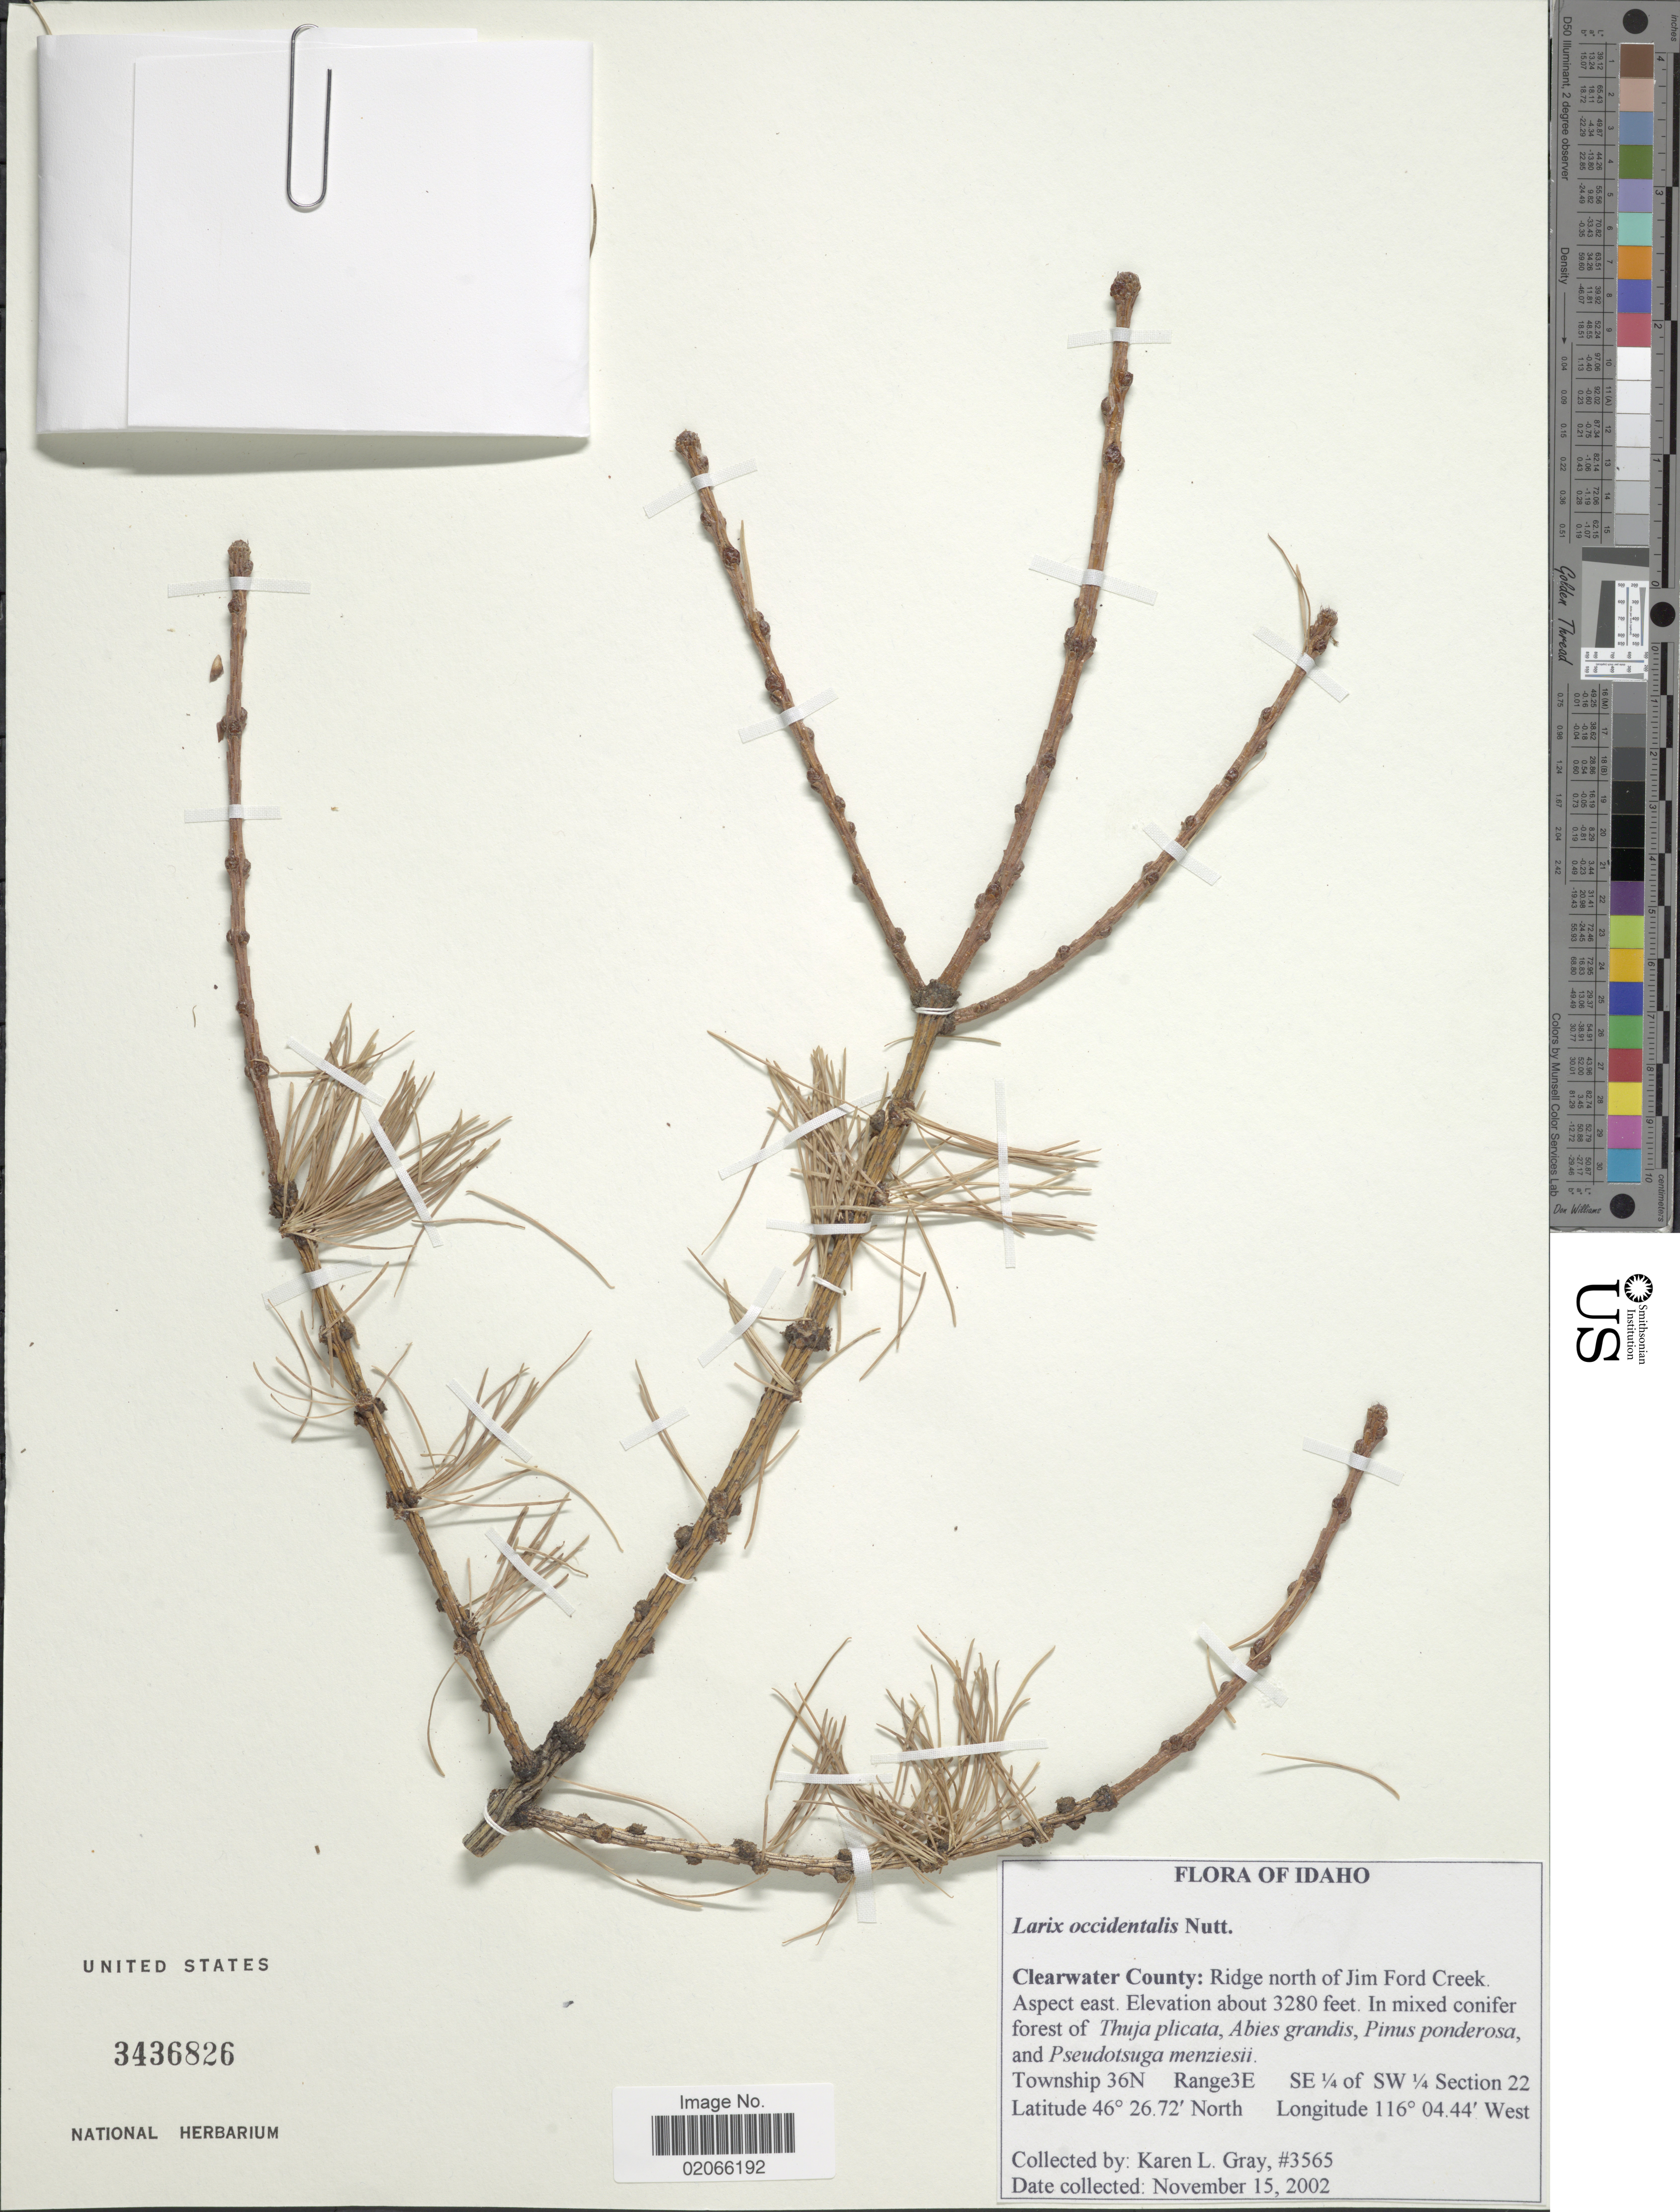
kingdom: Plantae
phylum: Tracheophyta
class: Pinopsida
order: Pinales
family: Pinaceae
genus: Larix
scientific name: Larix occidentalis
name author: Nutt.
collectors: K. L. Gray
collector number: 3565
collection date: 2002-11-15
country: United States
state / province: Idaho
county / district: Clearwater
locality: Ridge N of Jim Ford Creek, Aspect east. Township 36N Range 3E SE 1/4 of SW 1/4 Section 22.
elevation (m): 1000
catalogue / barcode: US 3436826